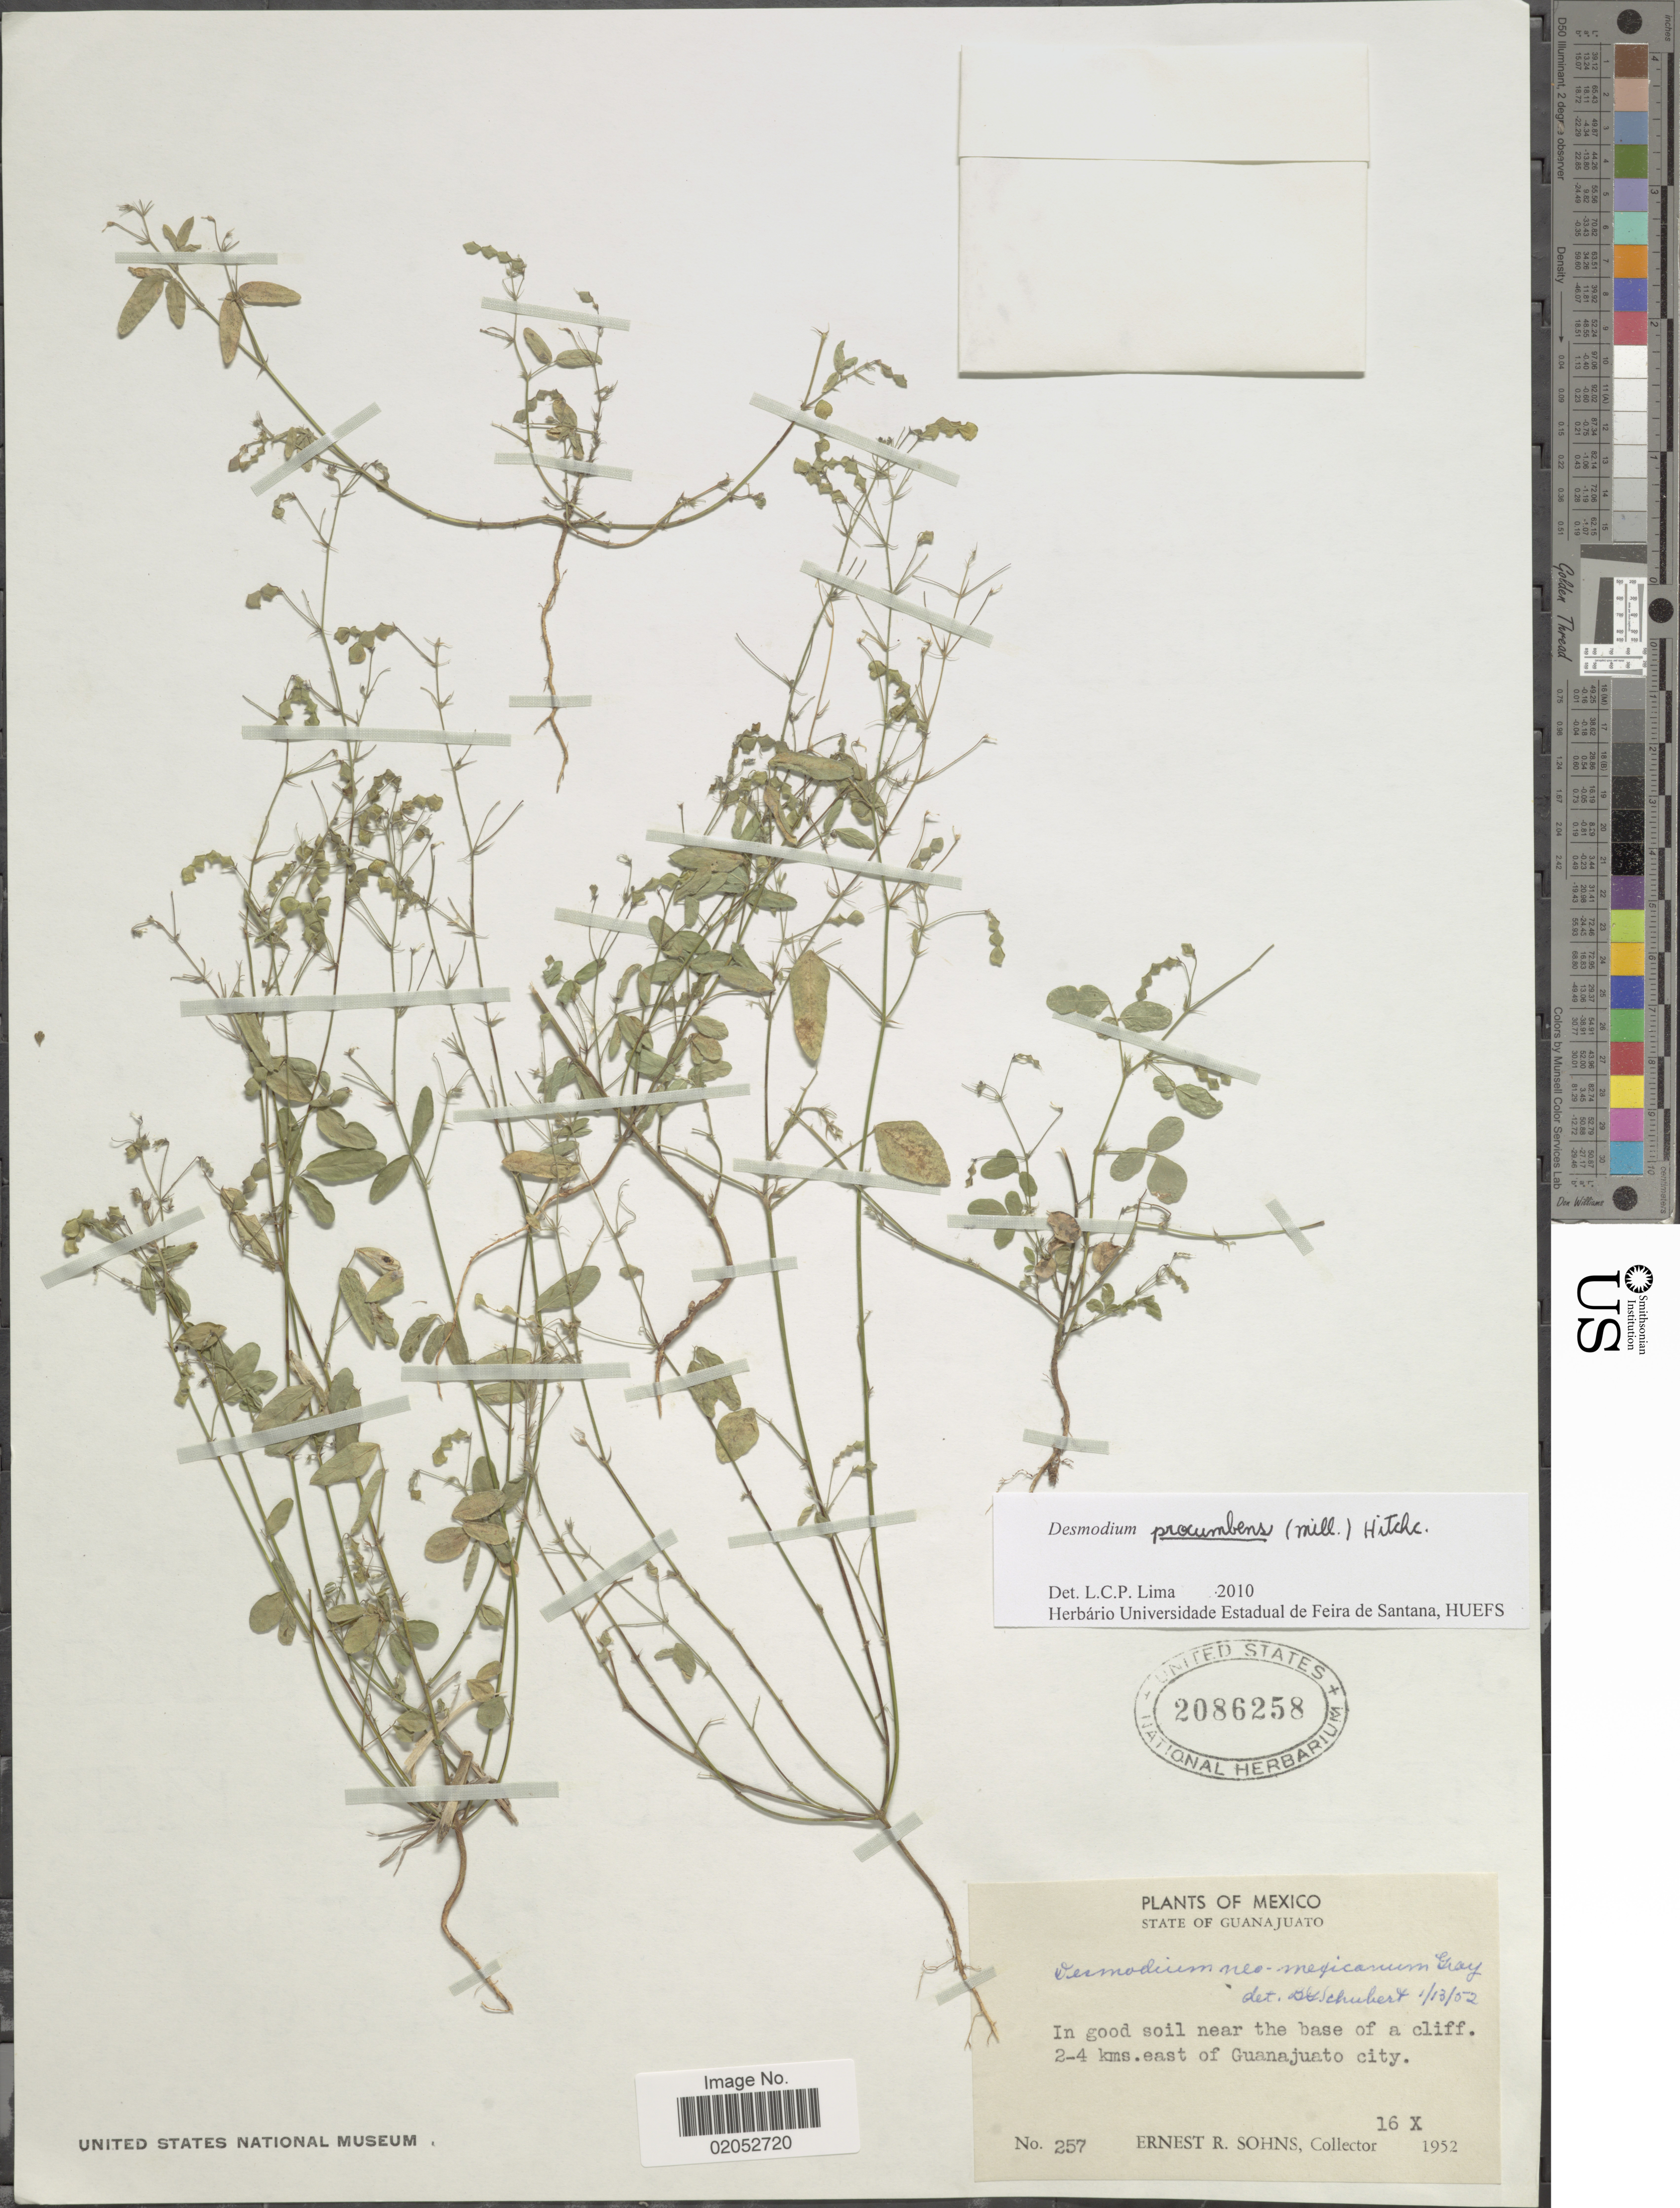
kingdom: Plantae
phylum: Tracheophyta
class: Magnoliopsida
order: Fabales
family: Fabaceae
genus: Desmodium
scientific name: Desmodium procumbens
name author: (Mill.) Hitchc.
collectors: E. R. Sohns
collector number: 257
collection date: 1952-10-16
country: Mexico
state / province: Guanajuato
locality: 2-4 kms. east of Guanajuato city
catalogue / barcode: US 2086258